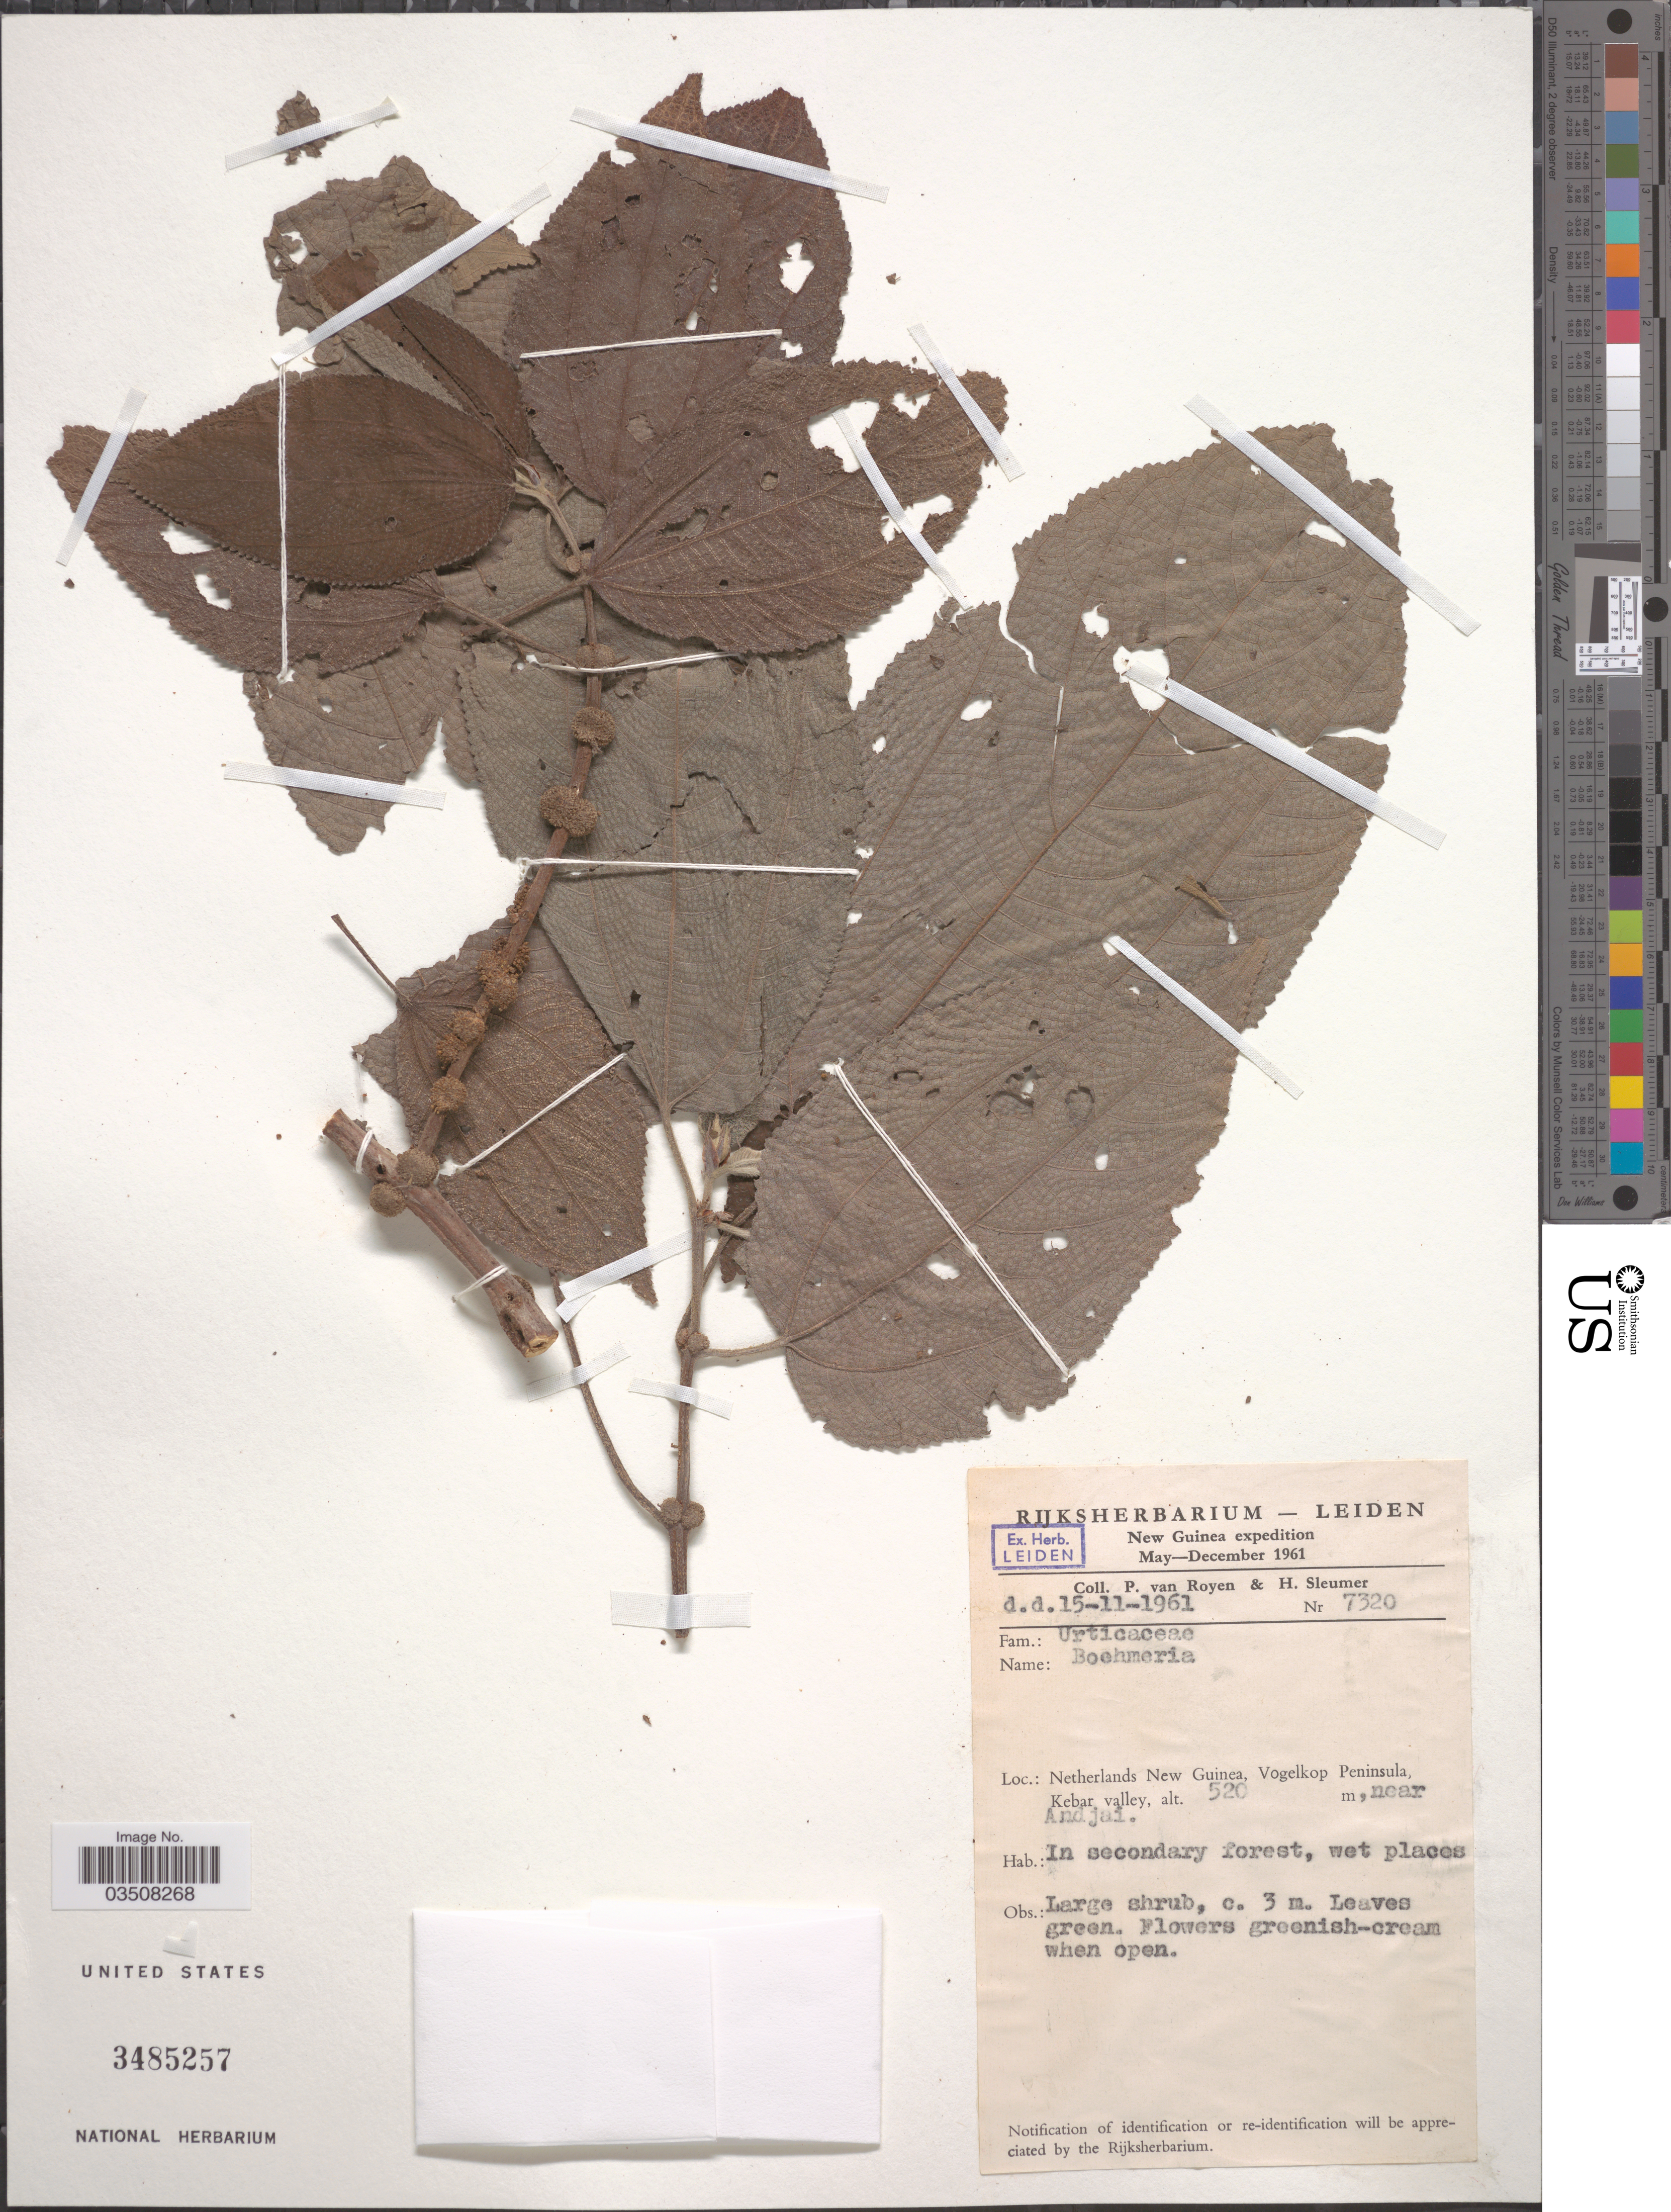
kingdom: Plantae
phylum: Tracheophyta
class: Magnoliopsida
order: Rosales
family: Urticaceae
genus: Boehmeria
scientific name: Boehmeria sp.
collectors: P. van Royen & H. O. Sleumer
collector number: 7320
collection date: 1961-11-15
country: Indonesia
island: New Guinea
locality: Netherlands New Guinea, Vogelkop Peninsula, Kebar valley, near Andjai.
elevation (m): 520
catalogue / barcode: US 3485257